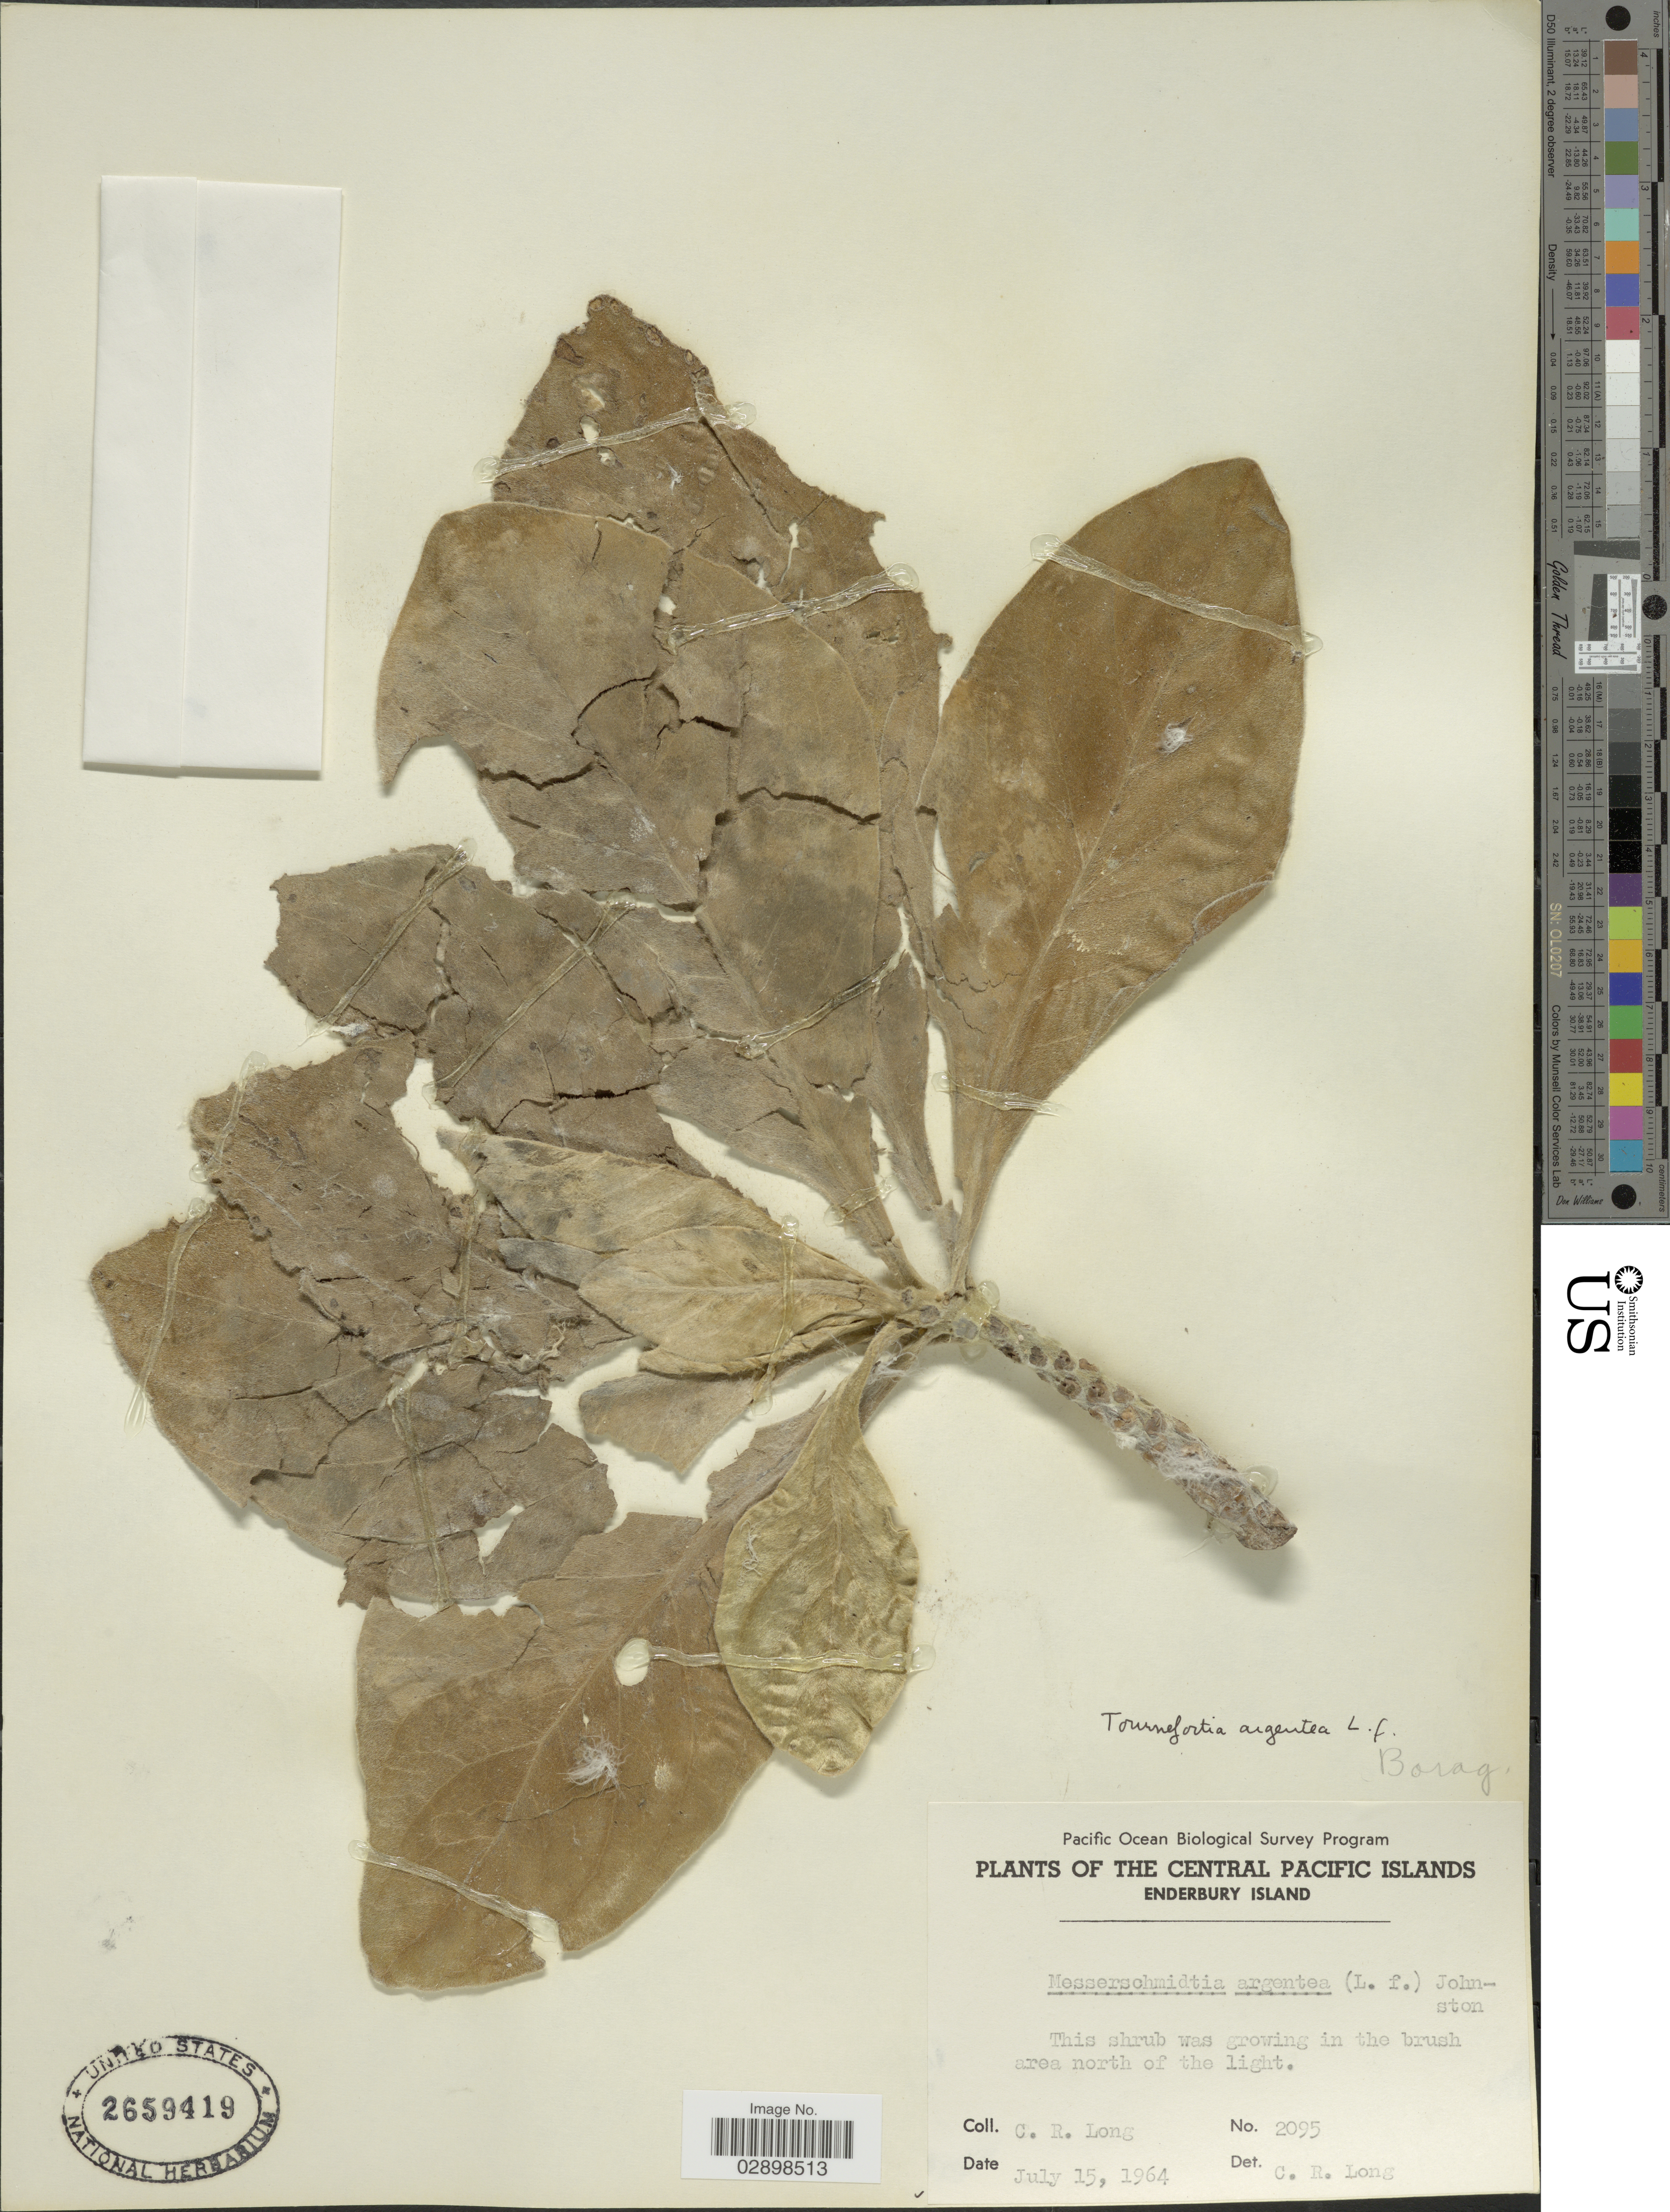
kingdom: Plantae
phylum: Tracheophyta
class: Magnoliopsida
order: Boraginales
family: Heliotropiaceae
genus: Heliotropium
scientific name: Heliotropium arboreum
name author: (Blanco) Mabberley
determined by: Wagner, W. L., (BOT), Smithsonian Institution - National Museum of Natural History (UNITED STATES)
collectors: C. R. Long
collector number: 2095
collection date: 1964-07-15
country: Kiribati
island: Enderbury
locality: Central Pacific Islands. Enderbury Island.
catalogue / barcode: US 2659419